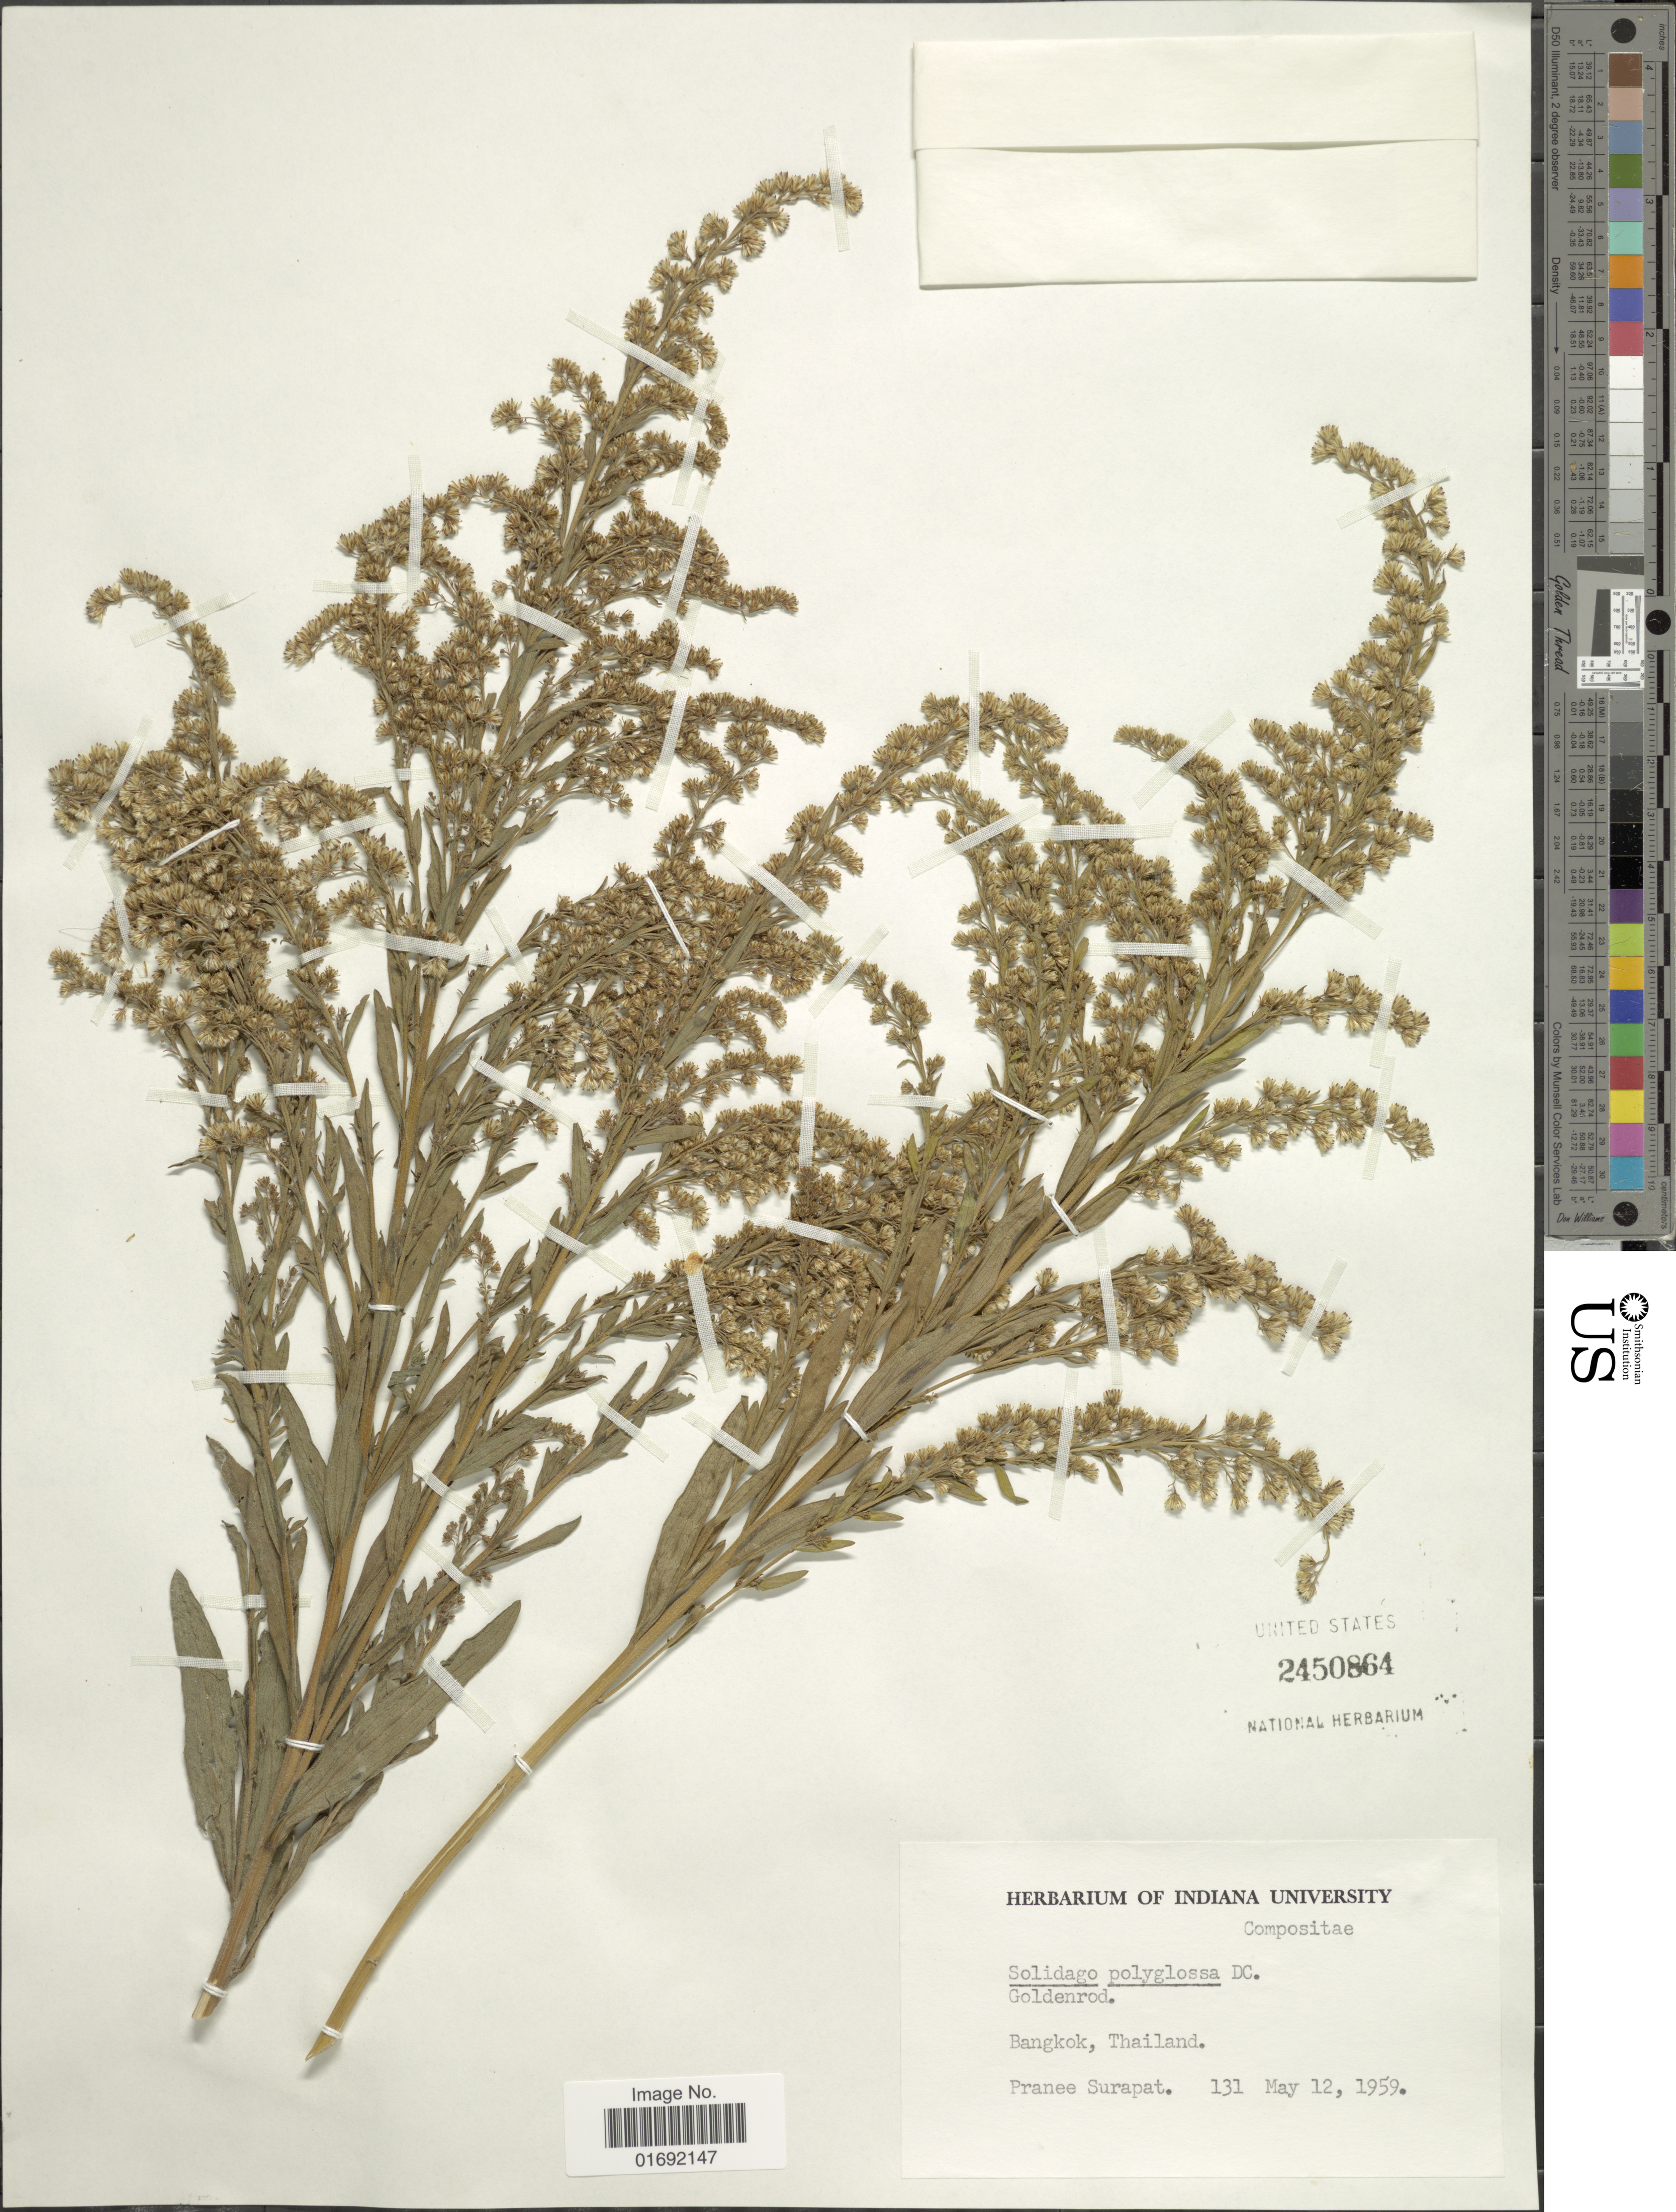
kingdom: Plantae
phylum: Tracheophyta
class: Magnoliopsida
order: Asterales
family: Asteraceae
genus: Solidago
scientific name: Solidago polyglossa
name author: DC.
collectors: P. Surapat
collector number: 131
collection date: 1959-05-12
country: Thailand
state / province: Bangkok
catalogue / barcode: US 2450864